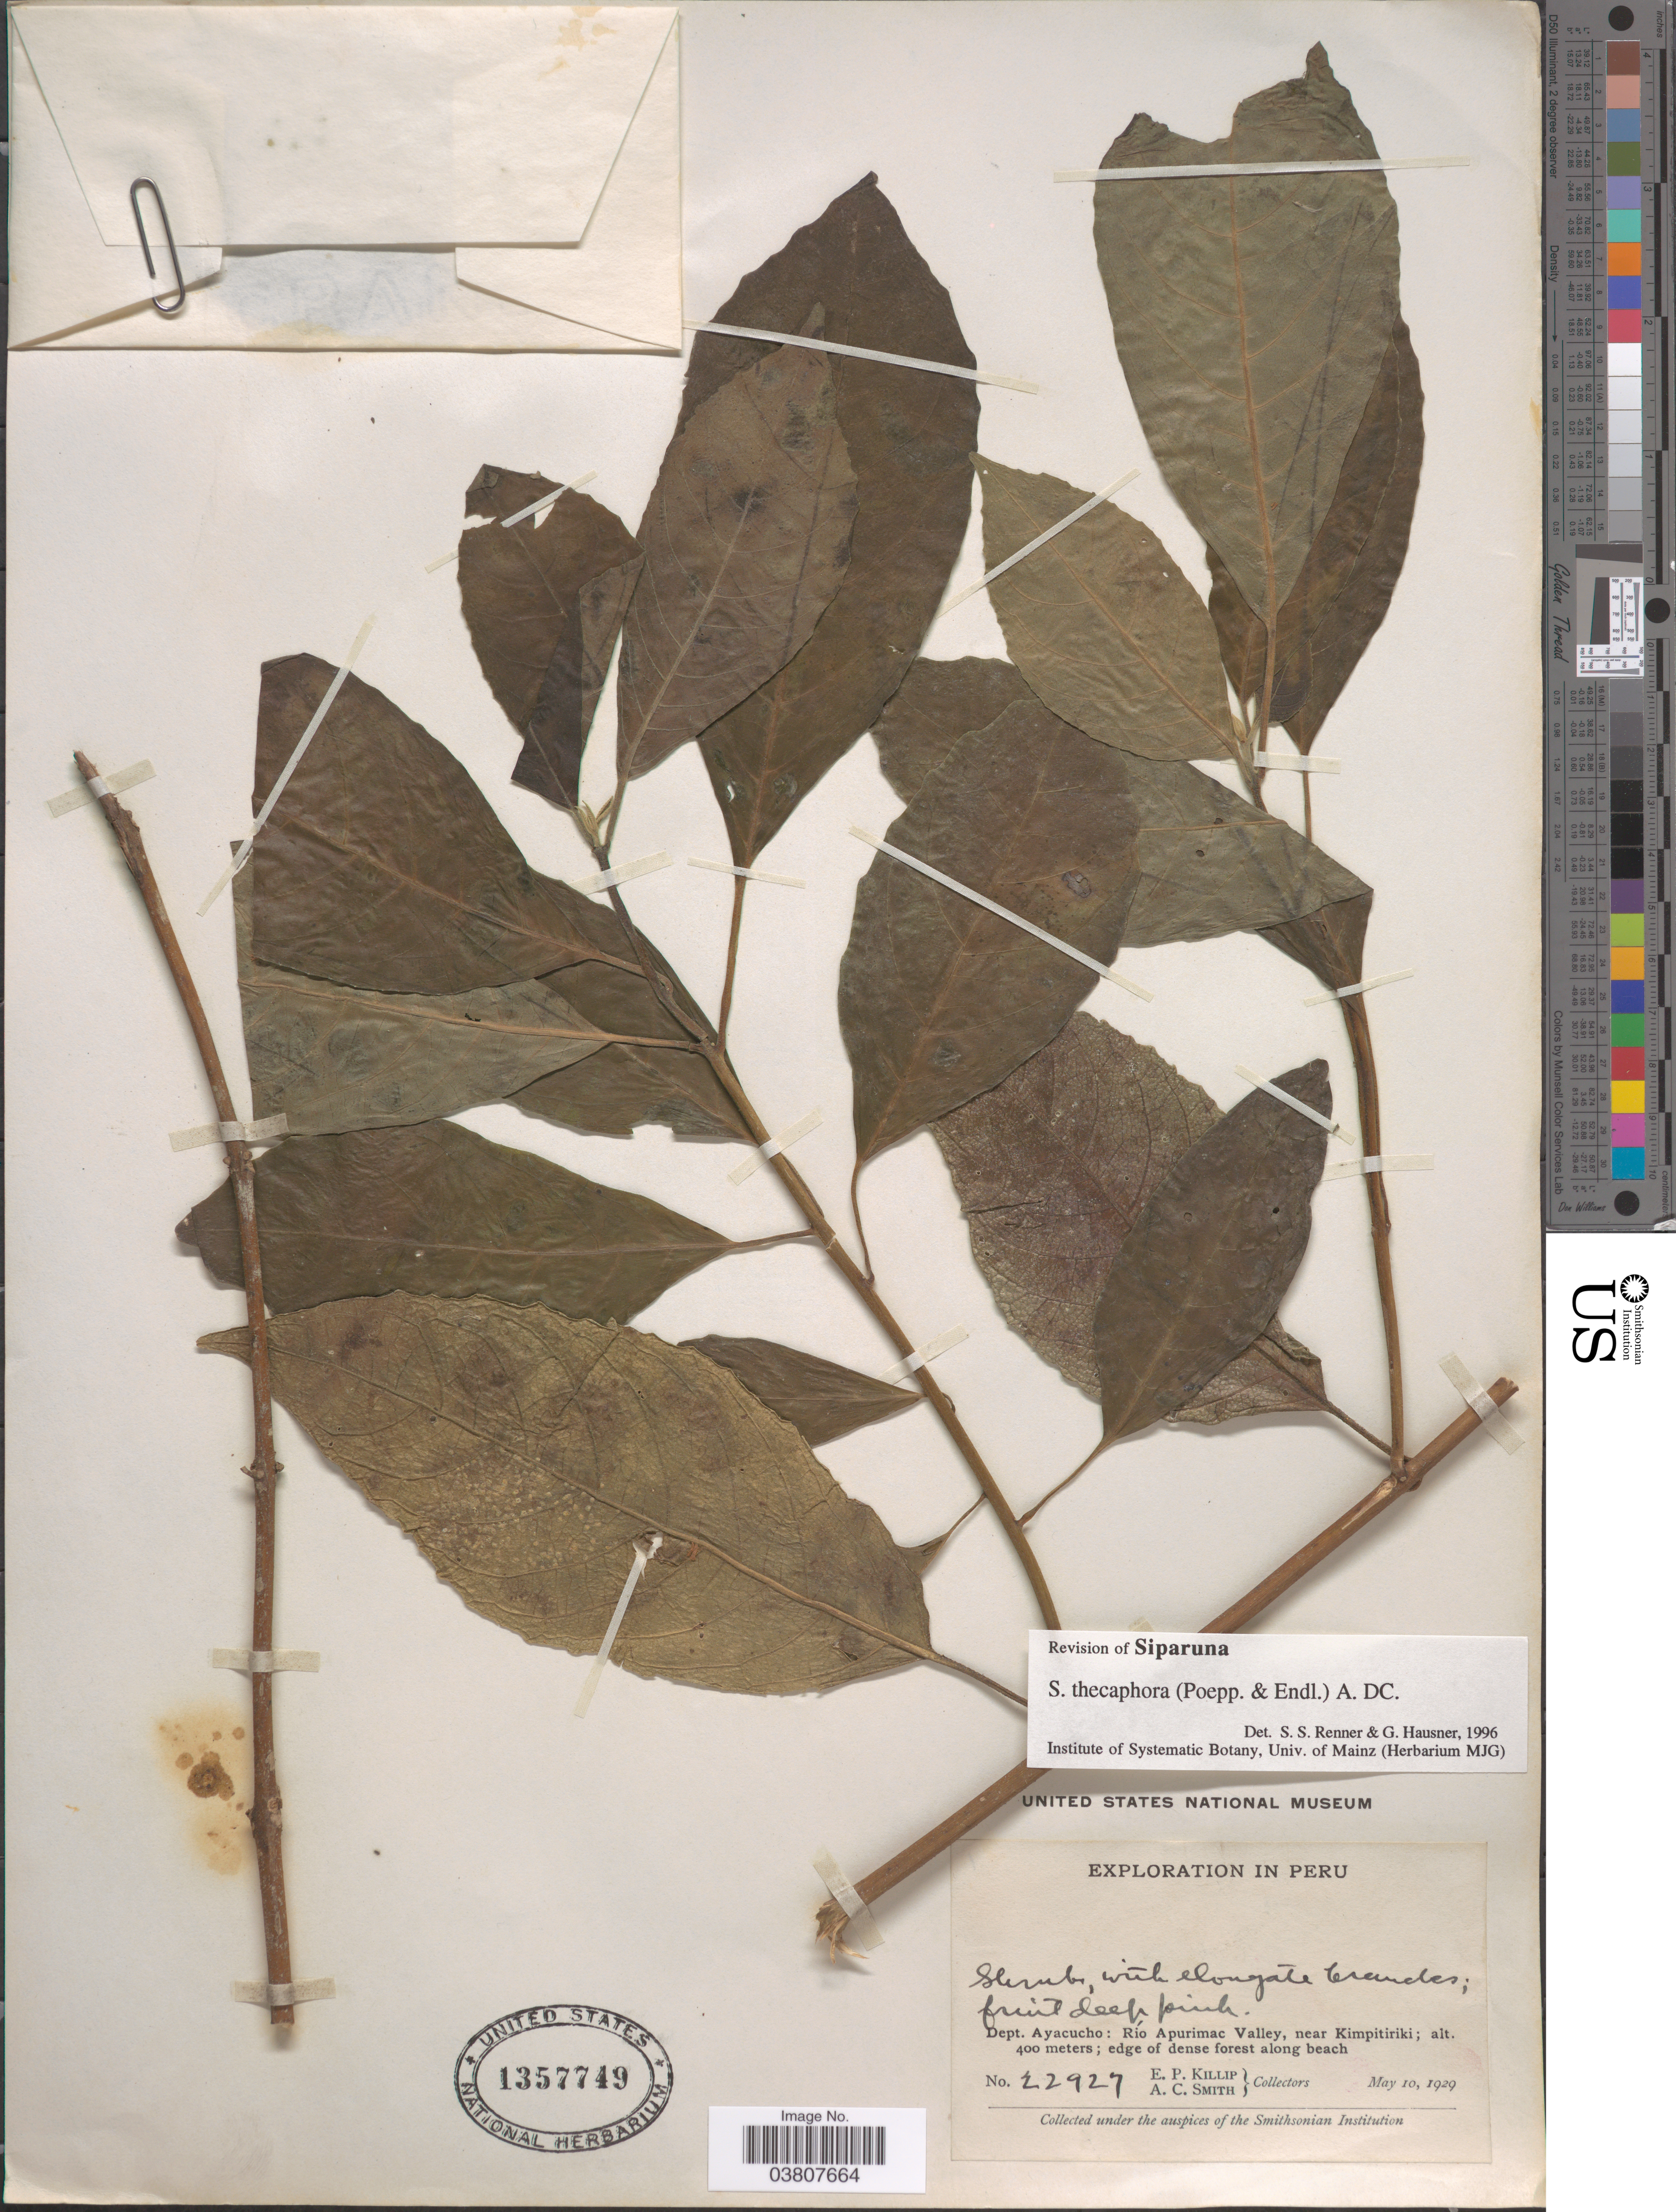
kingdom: Plantae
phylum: Tracheophyta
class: Magnoliopsida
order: Laurales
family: Siparunaceae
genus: Siparuna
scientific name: Siparuna thecaphora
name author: (Poepp. & Endl.) A. DC.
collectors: E. P. Killip & A. C. Smith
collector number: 22927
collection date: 1929-05-10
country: Peru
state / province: Ayacucho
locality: Dept. Ayacucho: Río Apurimac Valley, near Kimpitiriki; edge of dense forest along beach.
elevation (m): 400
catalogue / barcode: US 1357749